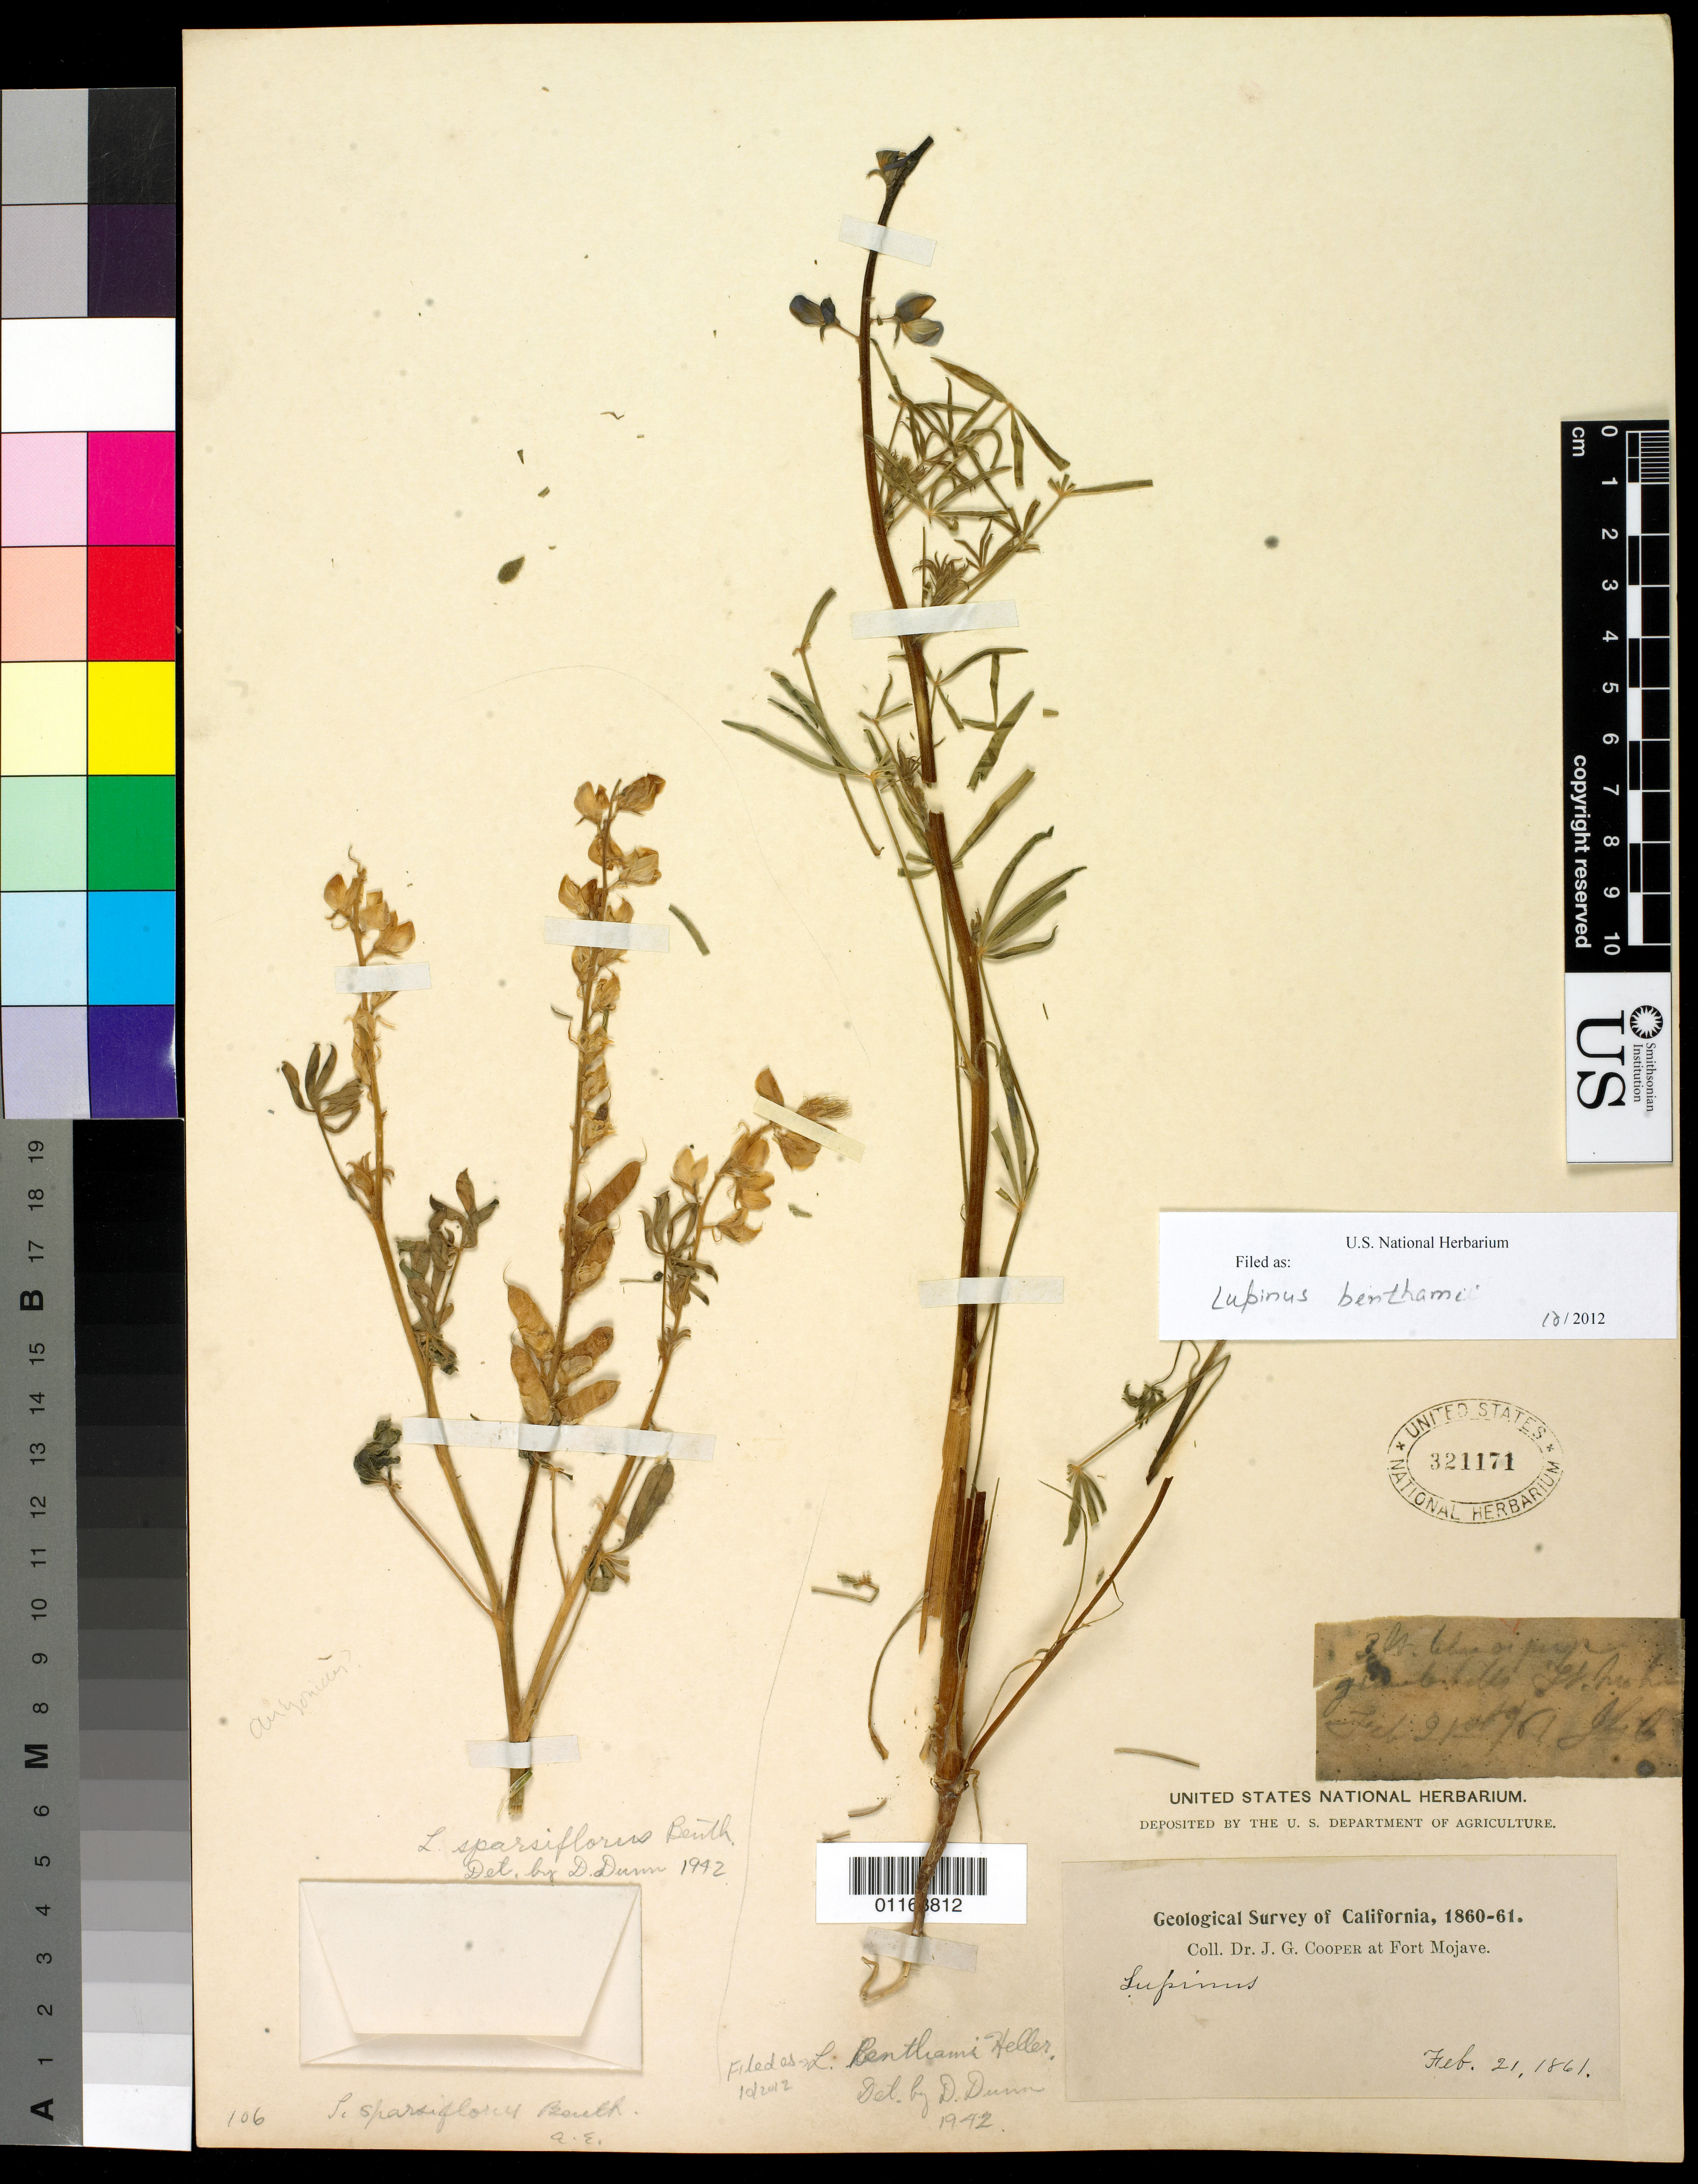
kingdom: Plantae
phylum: Tracheophyta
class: Magnoliopsida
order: Fabales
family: Fabaceae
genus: Lupinus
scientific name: Lupinus benthamii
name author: A. Heller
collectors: J. G. Cooper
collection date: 1861-02-21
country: United States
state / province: California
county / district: San Bernardino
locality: Fort Mojave.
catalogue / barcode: US 321171